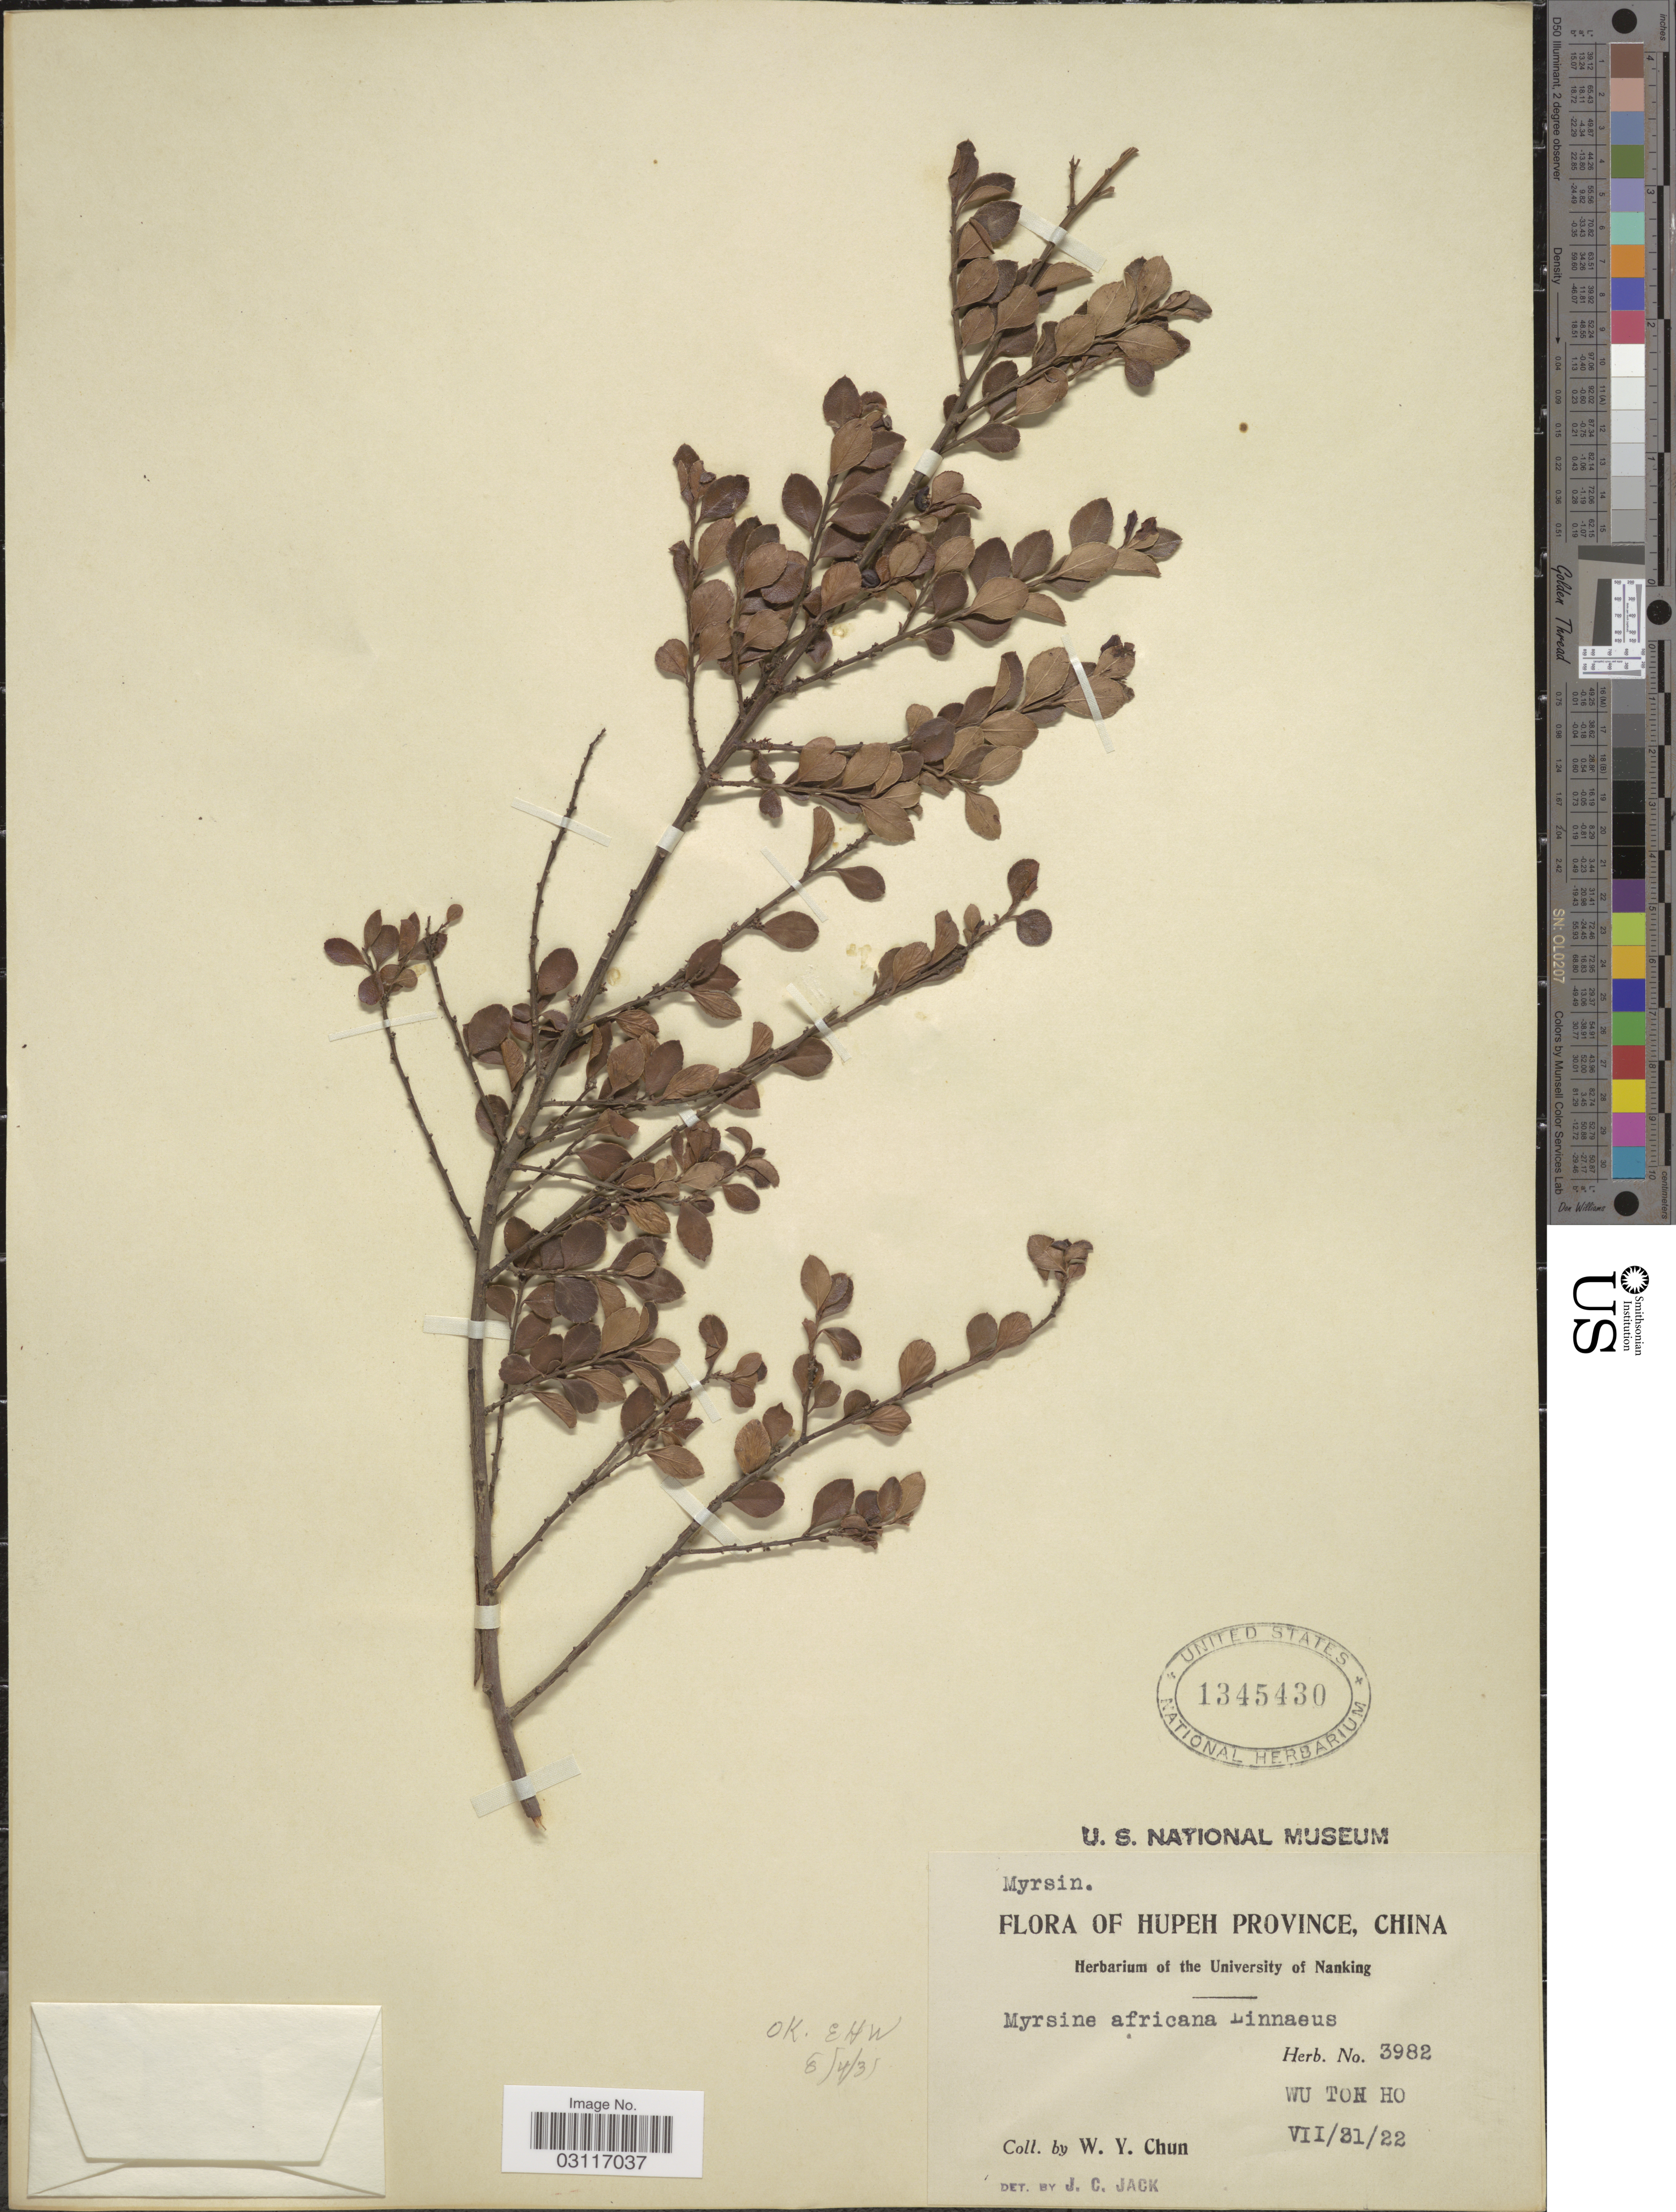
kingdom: Plantae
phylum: Tracheophyta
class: Magnoliopsida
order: Ericales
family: Primulaceae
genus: Myrsine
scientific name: Myrsine africana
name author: L.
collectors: W. Y. Chun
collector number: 3982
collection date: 1922-07-31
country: China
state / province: Hubei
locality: Hupeh Province, Wu Ton Ho.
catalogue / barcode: US 1345430